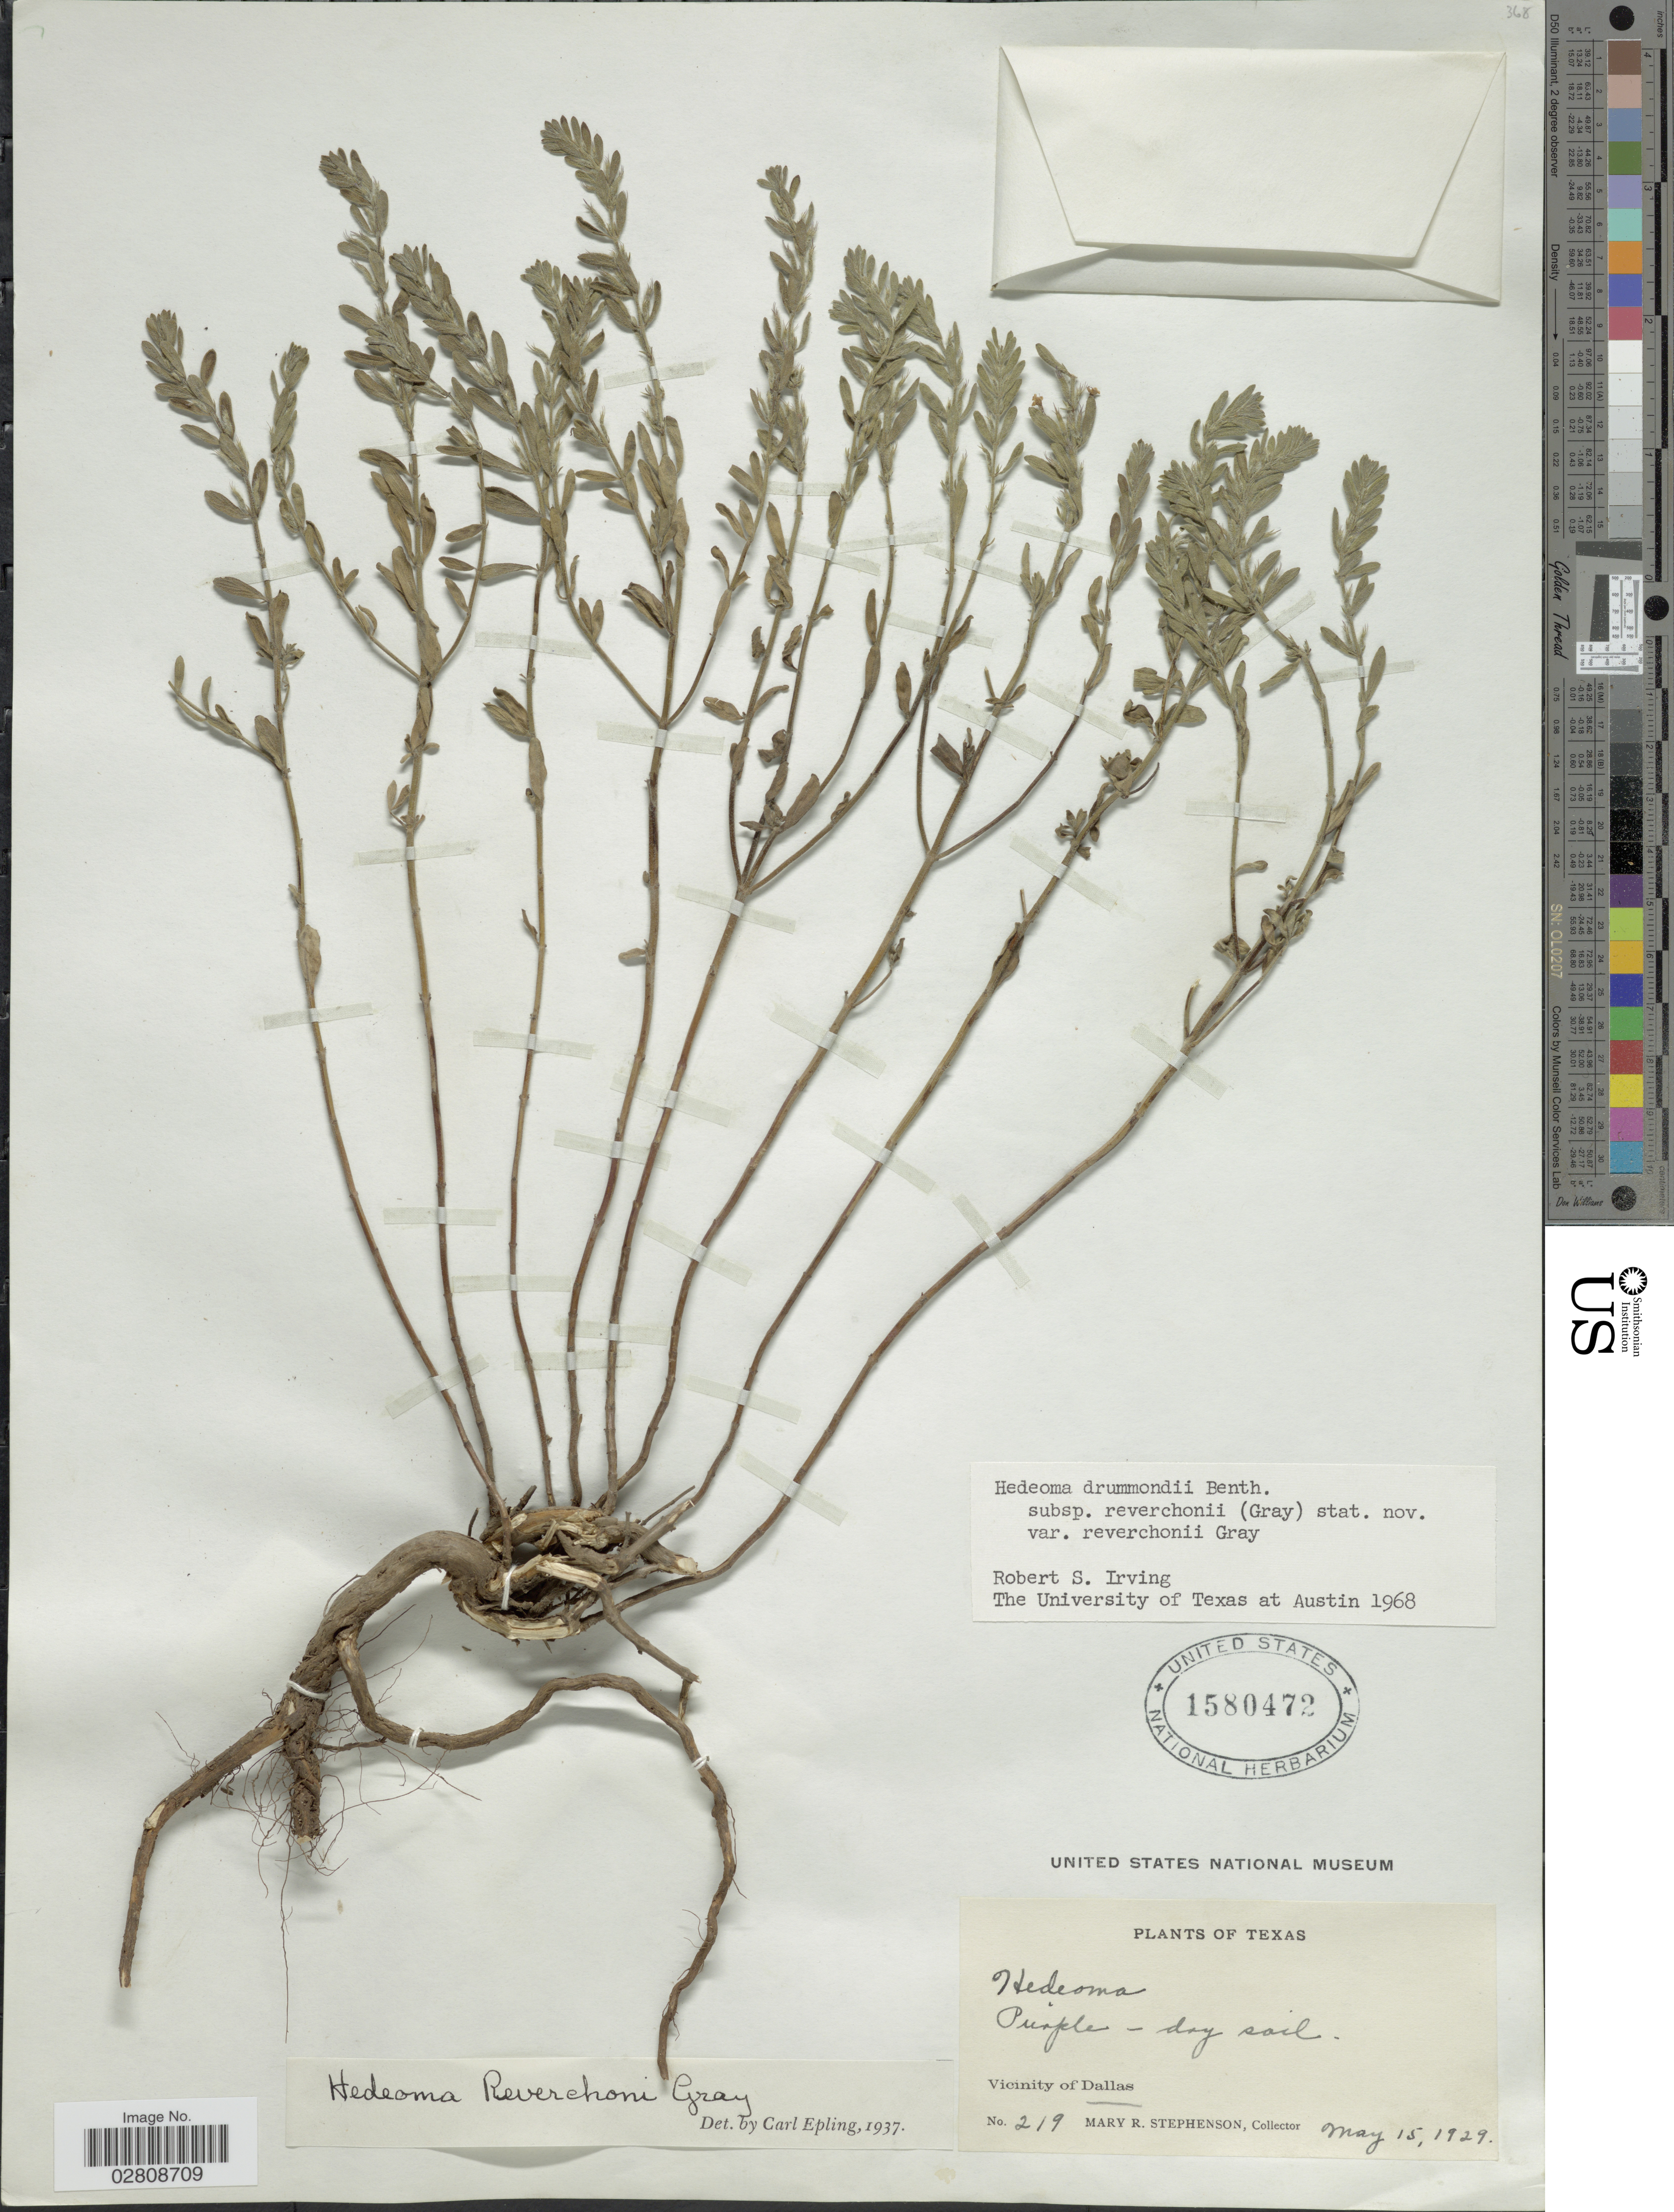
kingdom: Plantae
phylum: Tracheophyta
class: Magnoliopsida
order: Lamiales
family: Lamiaceae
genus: Hedeoma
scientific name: Hedeoma drummondii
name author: Benth.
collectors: M. Stephenson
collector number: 219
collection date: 1929-05-15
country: United States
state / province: Texas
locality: Vicinity of Dallas.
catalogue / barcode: US 1580472